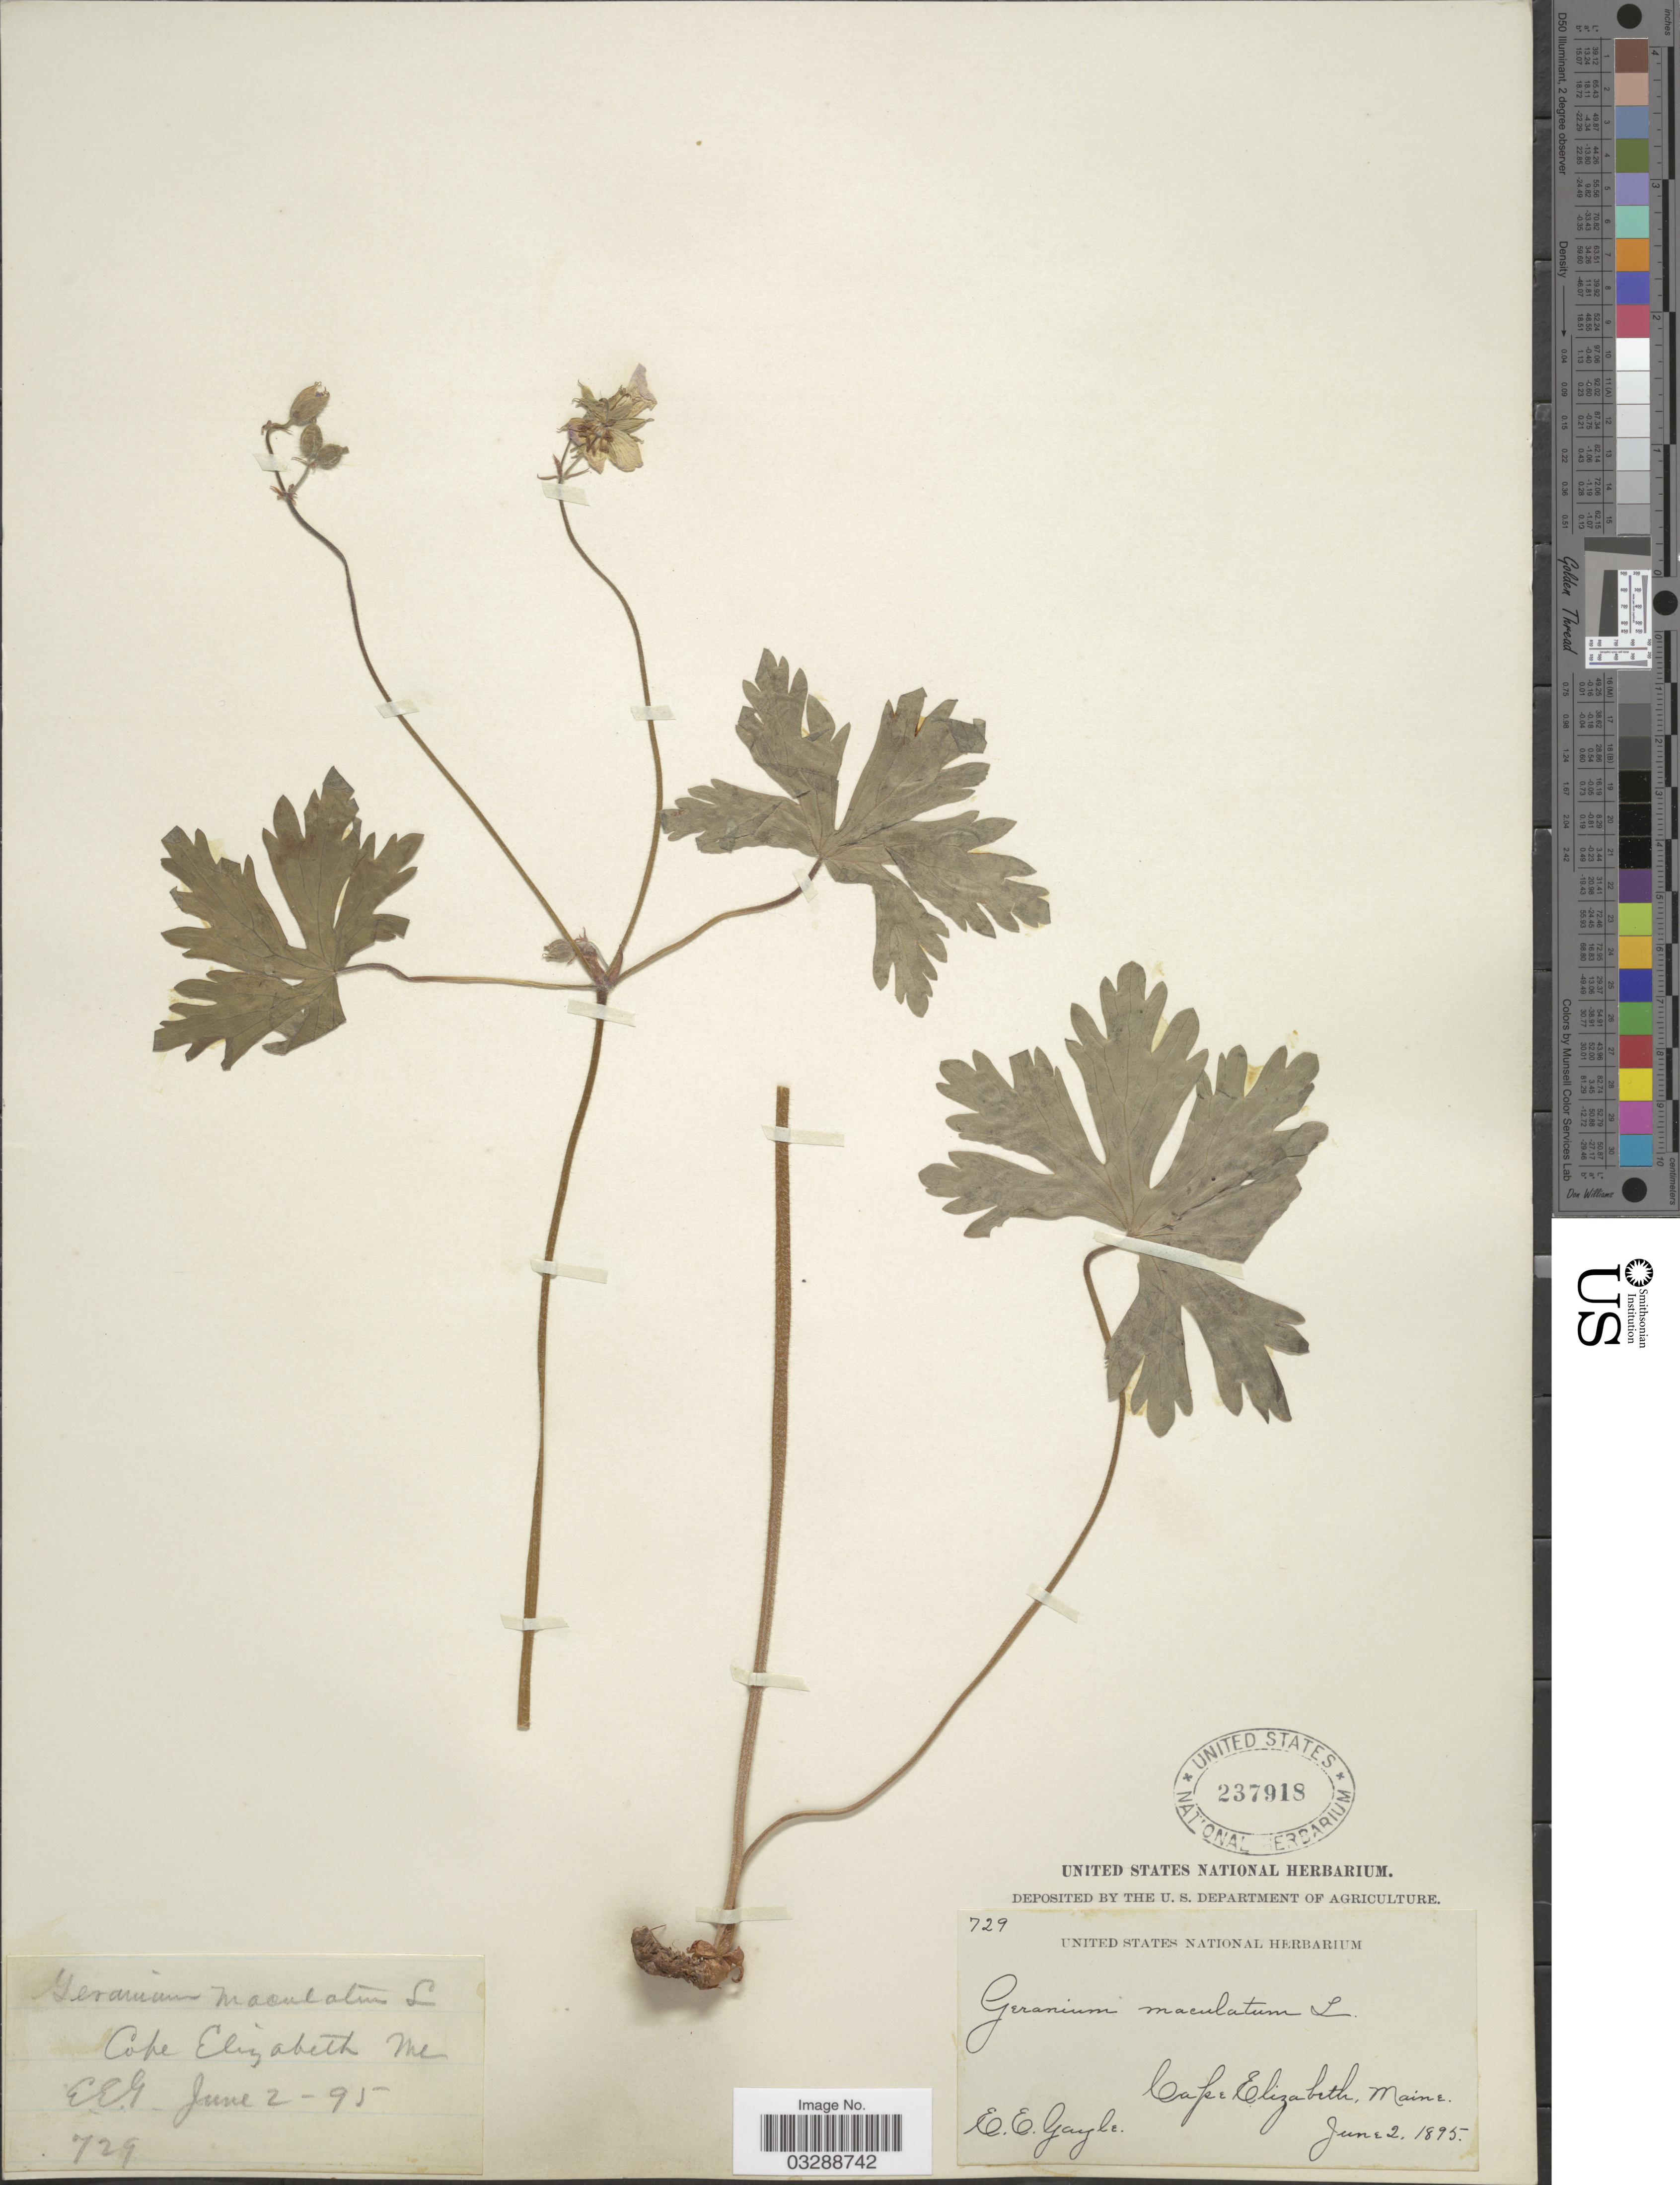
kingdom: Plantae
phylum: Tracheophyta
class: Magnoliopsida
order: Geraniales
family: Geraniaceae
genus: Geranium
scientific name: Geranium maculatum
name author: L.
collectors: E. Gayle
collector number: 729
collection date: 1895-06-02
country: United States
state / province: Maine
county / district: Cumberland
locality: Cape Elizabeth.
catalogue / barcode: US 237918